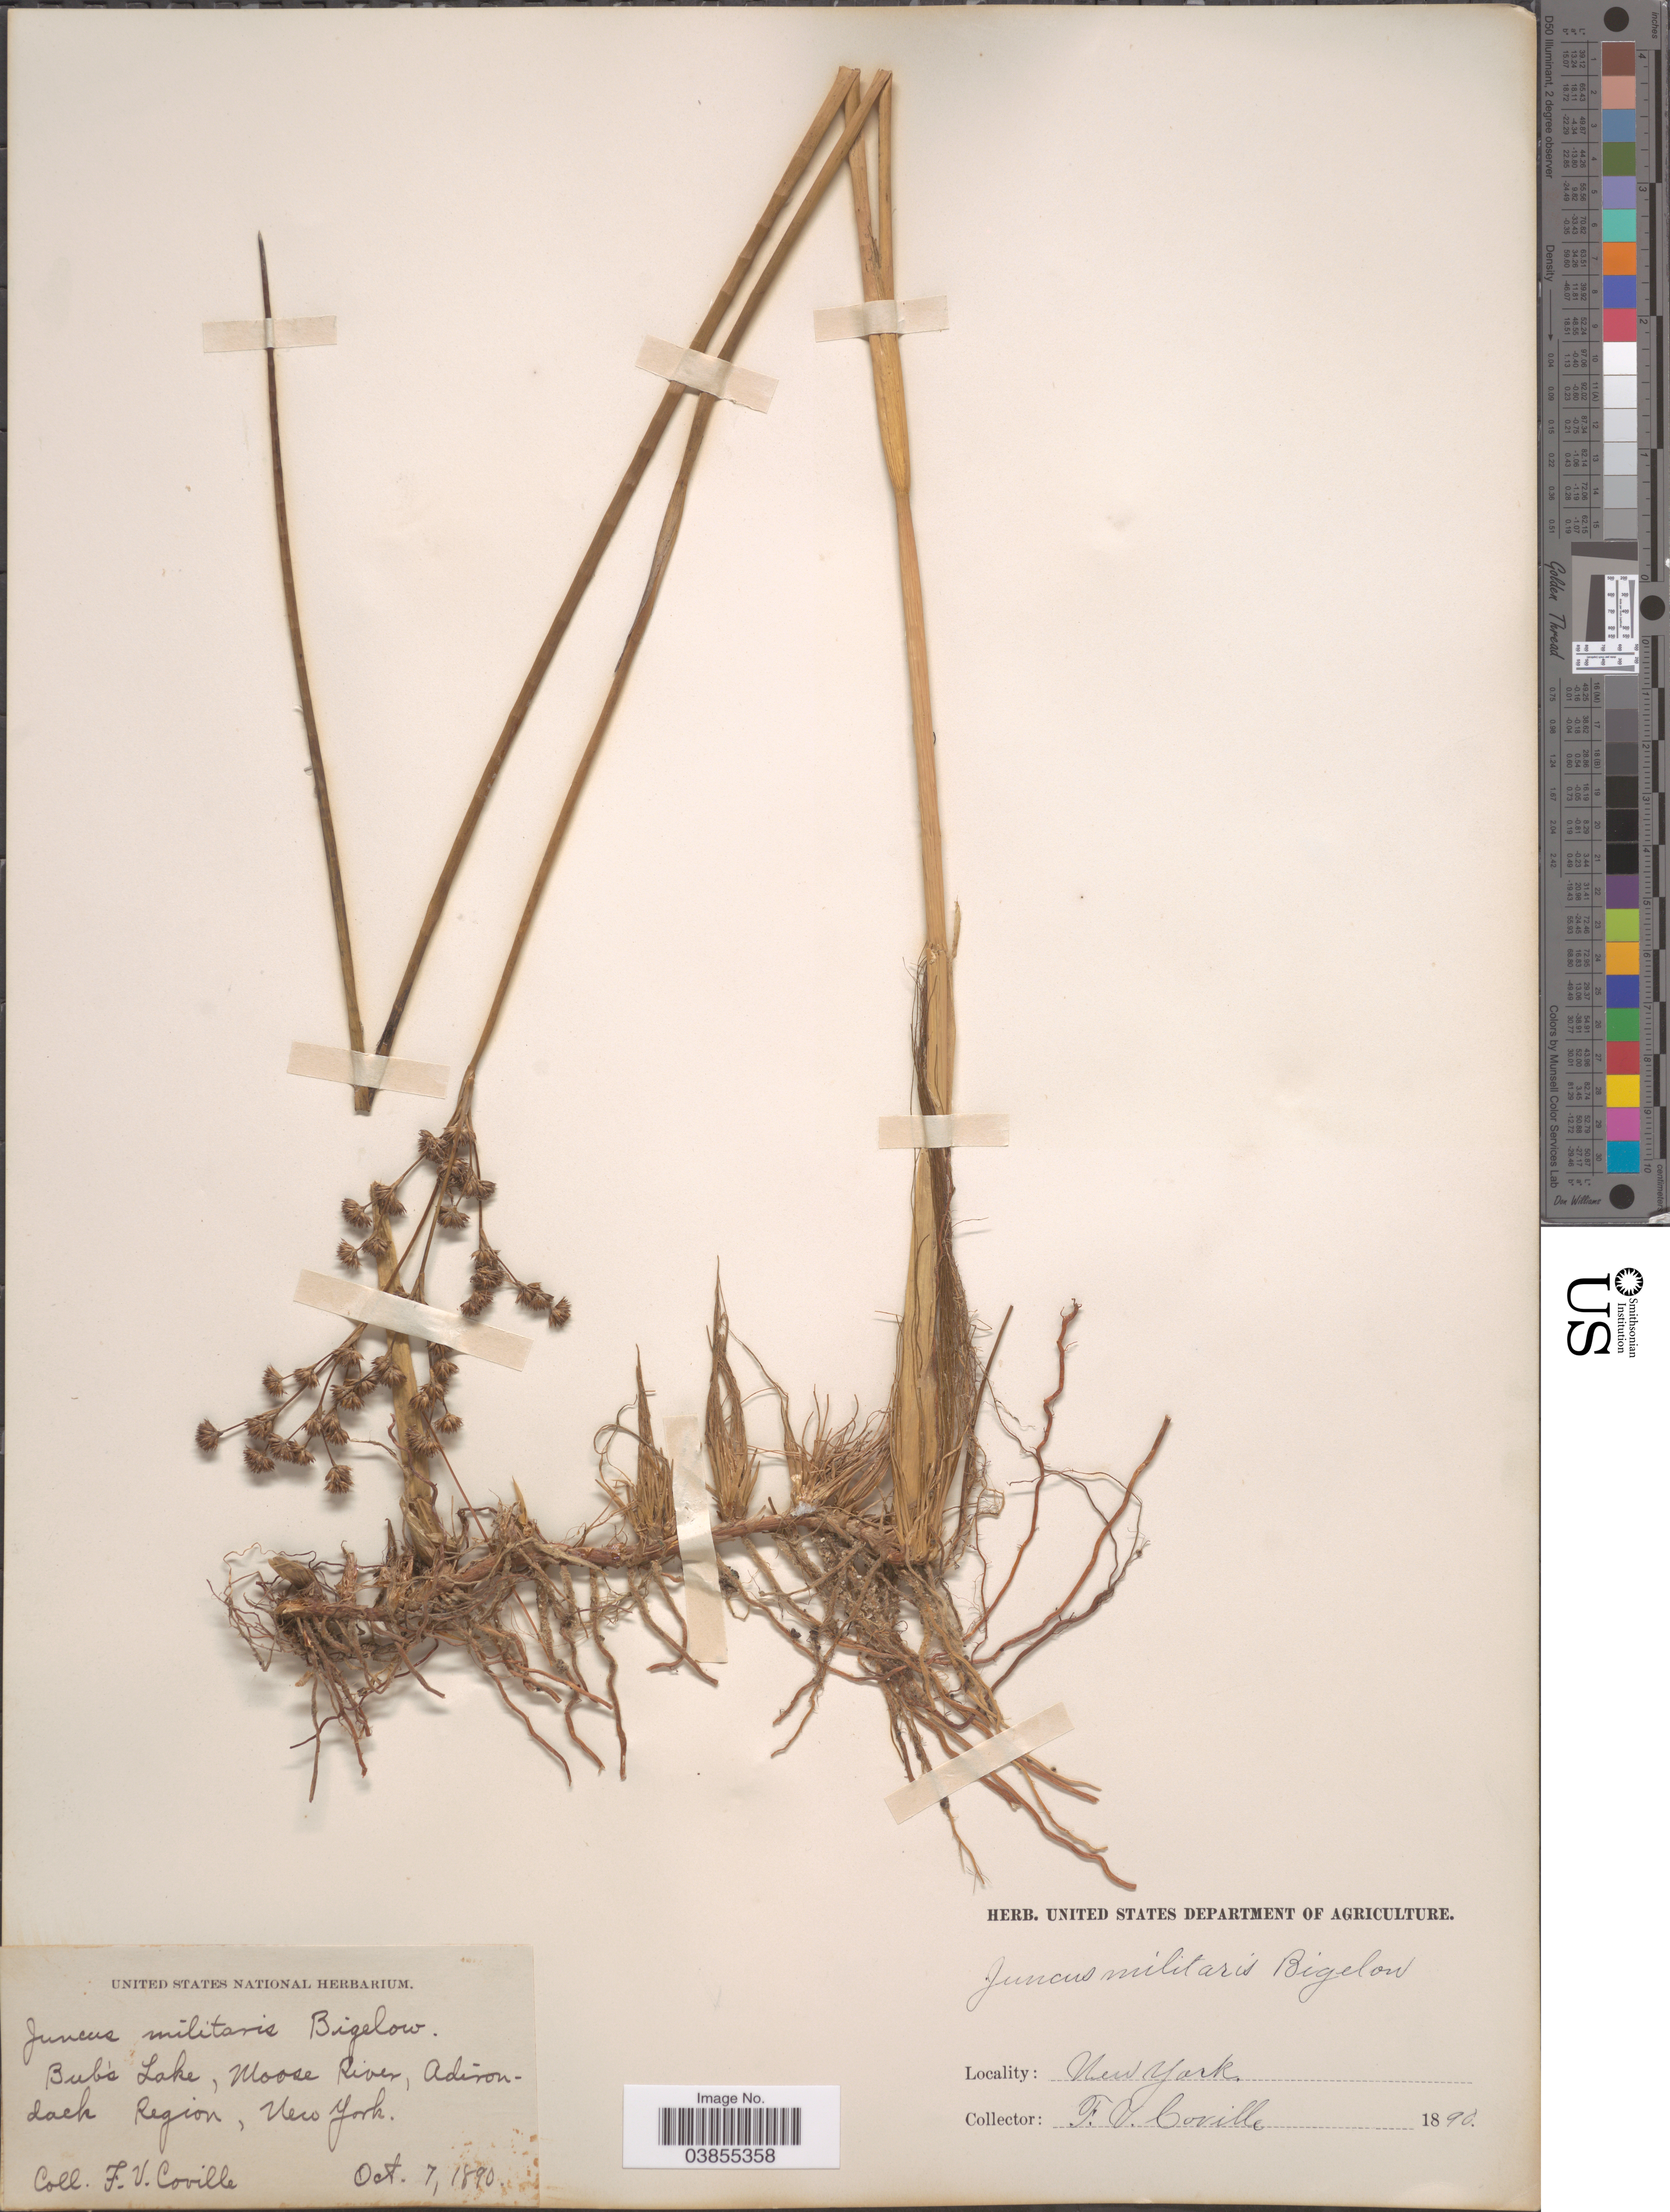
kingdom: Plantae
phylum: Tracheophyta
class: Liliopsida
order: Poales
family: Juncaceae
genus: Juncus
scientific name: Juncus militaris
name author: Bigelow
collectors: F. V. Coville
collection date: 1890-10-07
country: United States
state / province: New York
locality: Bub's Lake, Moose River, Adirondack Region.